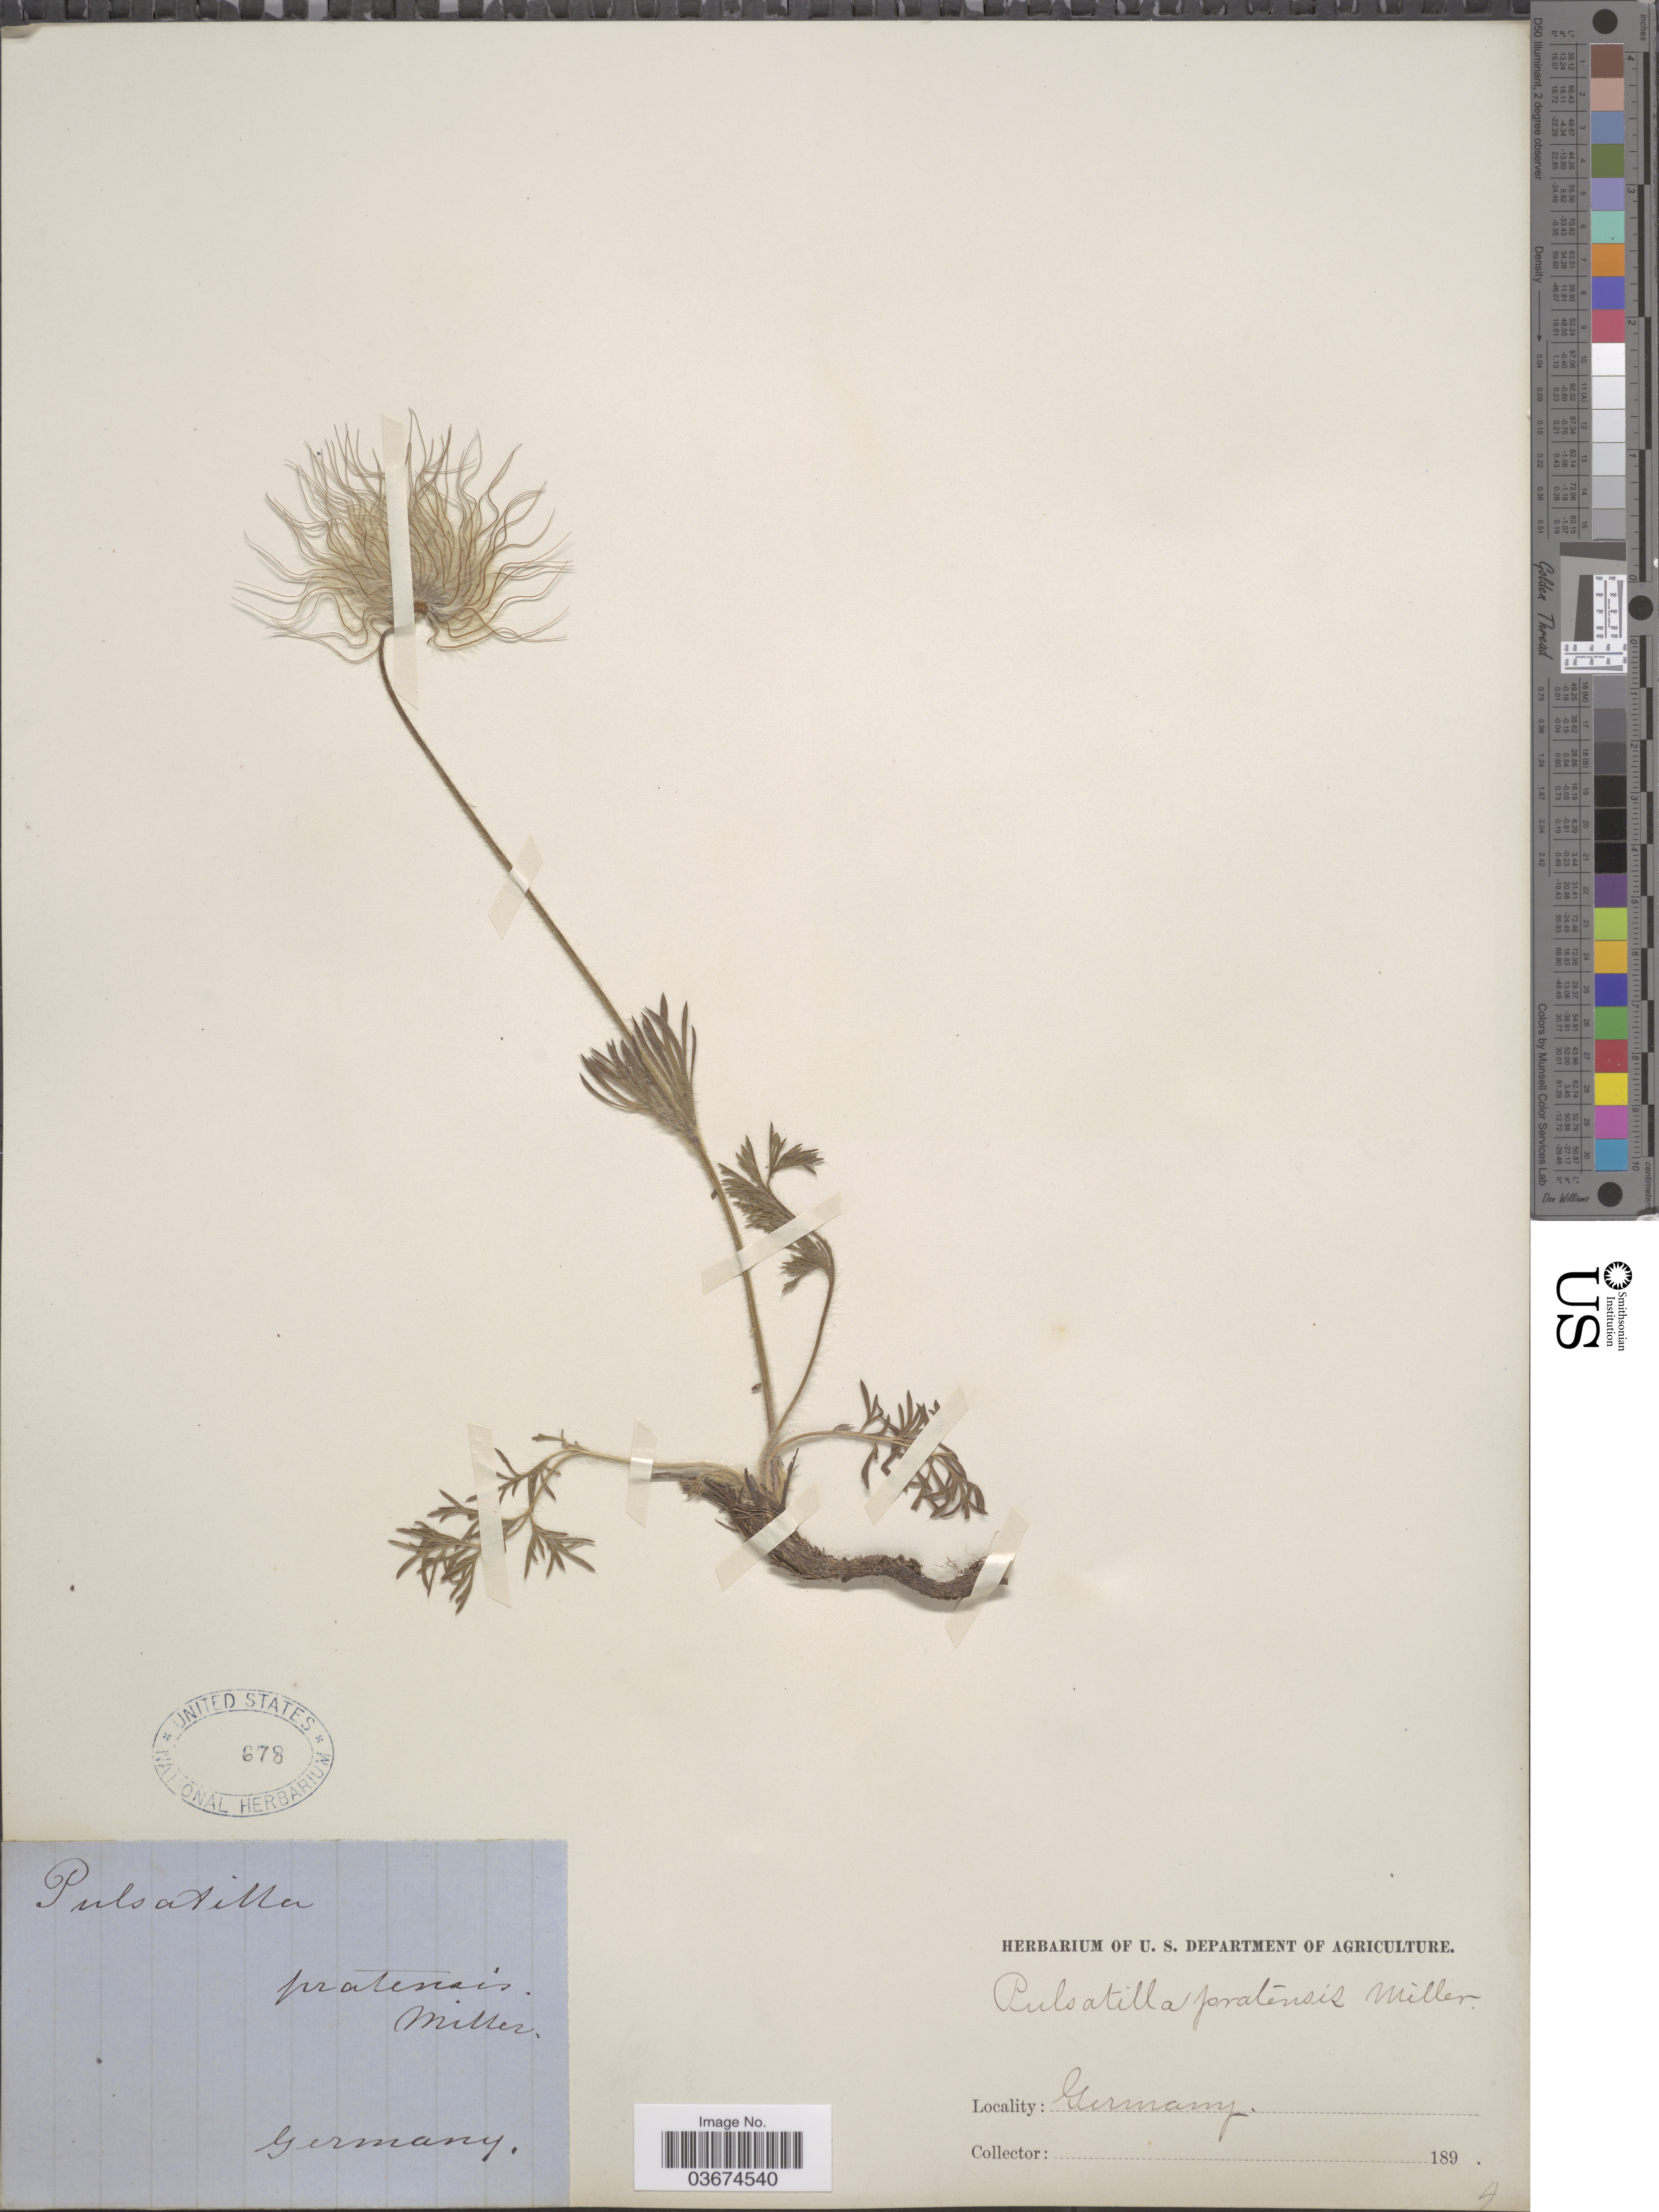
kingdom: Plantae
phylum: Tracheophyta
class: Magnoliopsida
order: Ranunculales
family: Ranunculaceae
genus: Pulsatilla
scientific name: Pulsatilla pratensis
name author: (L.) Mill.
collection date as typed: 189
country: Germany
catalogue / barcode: US 678